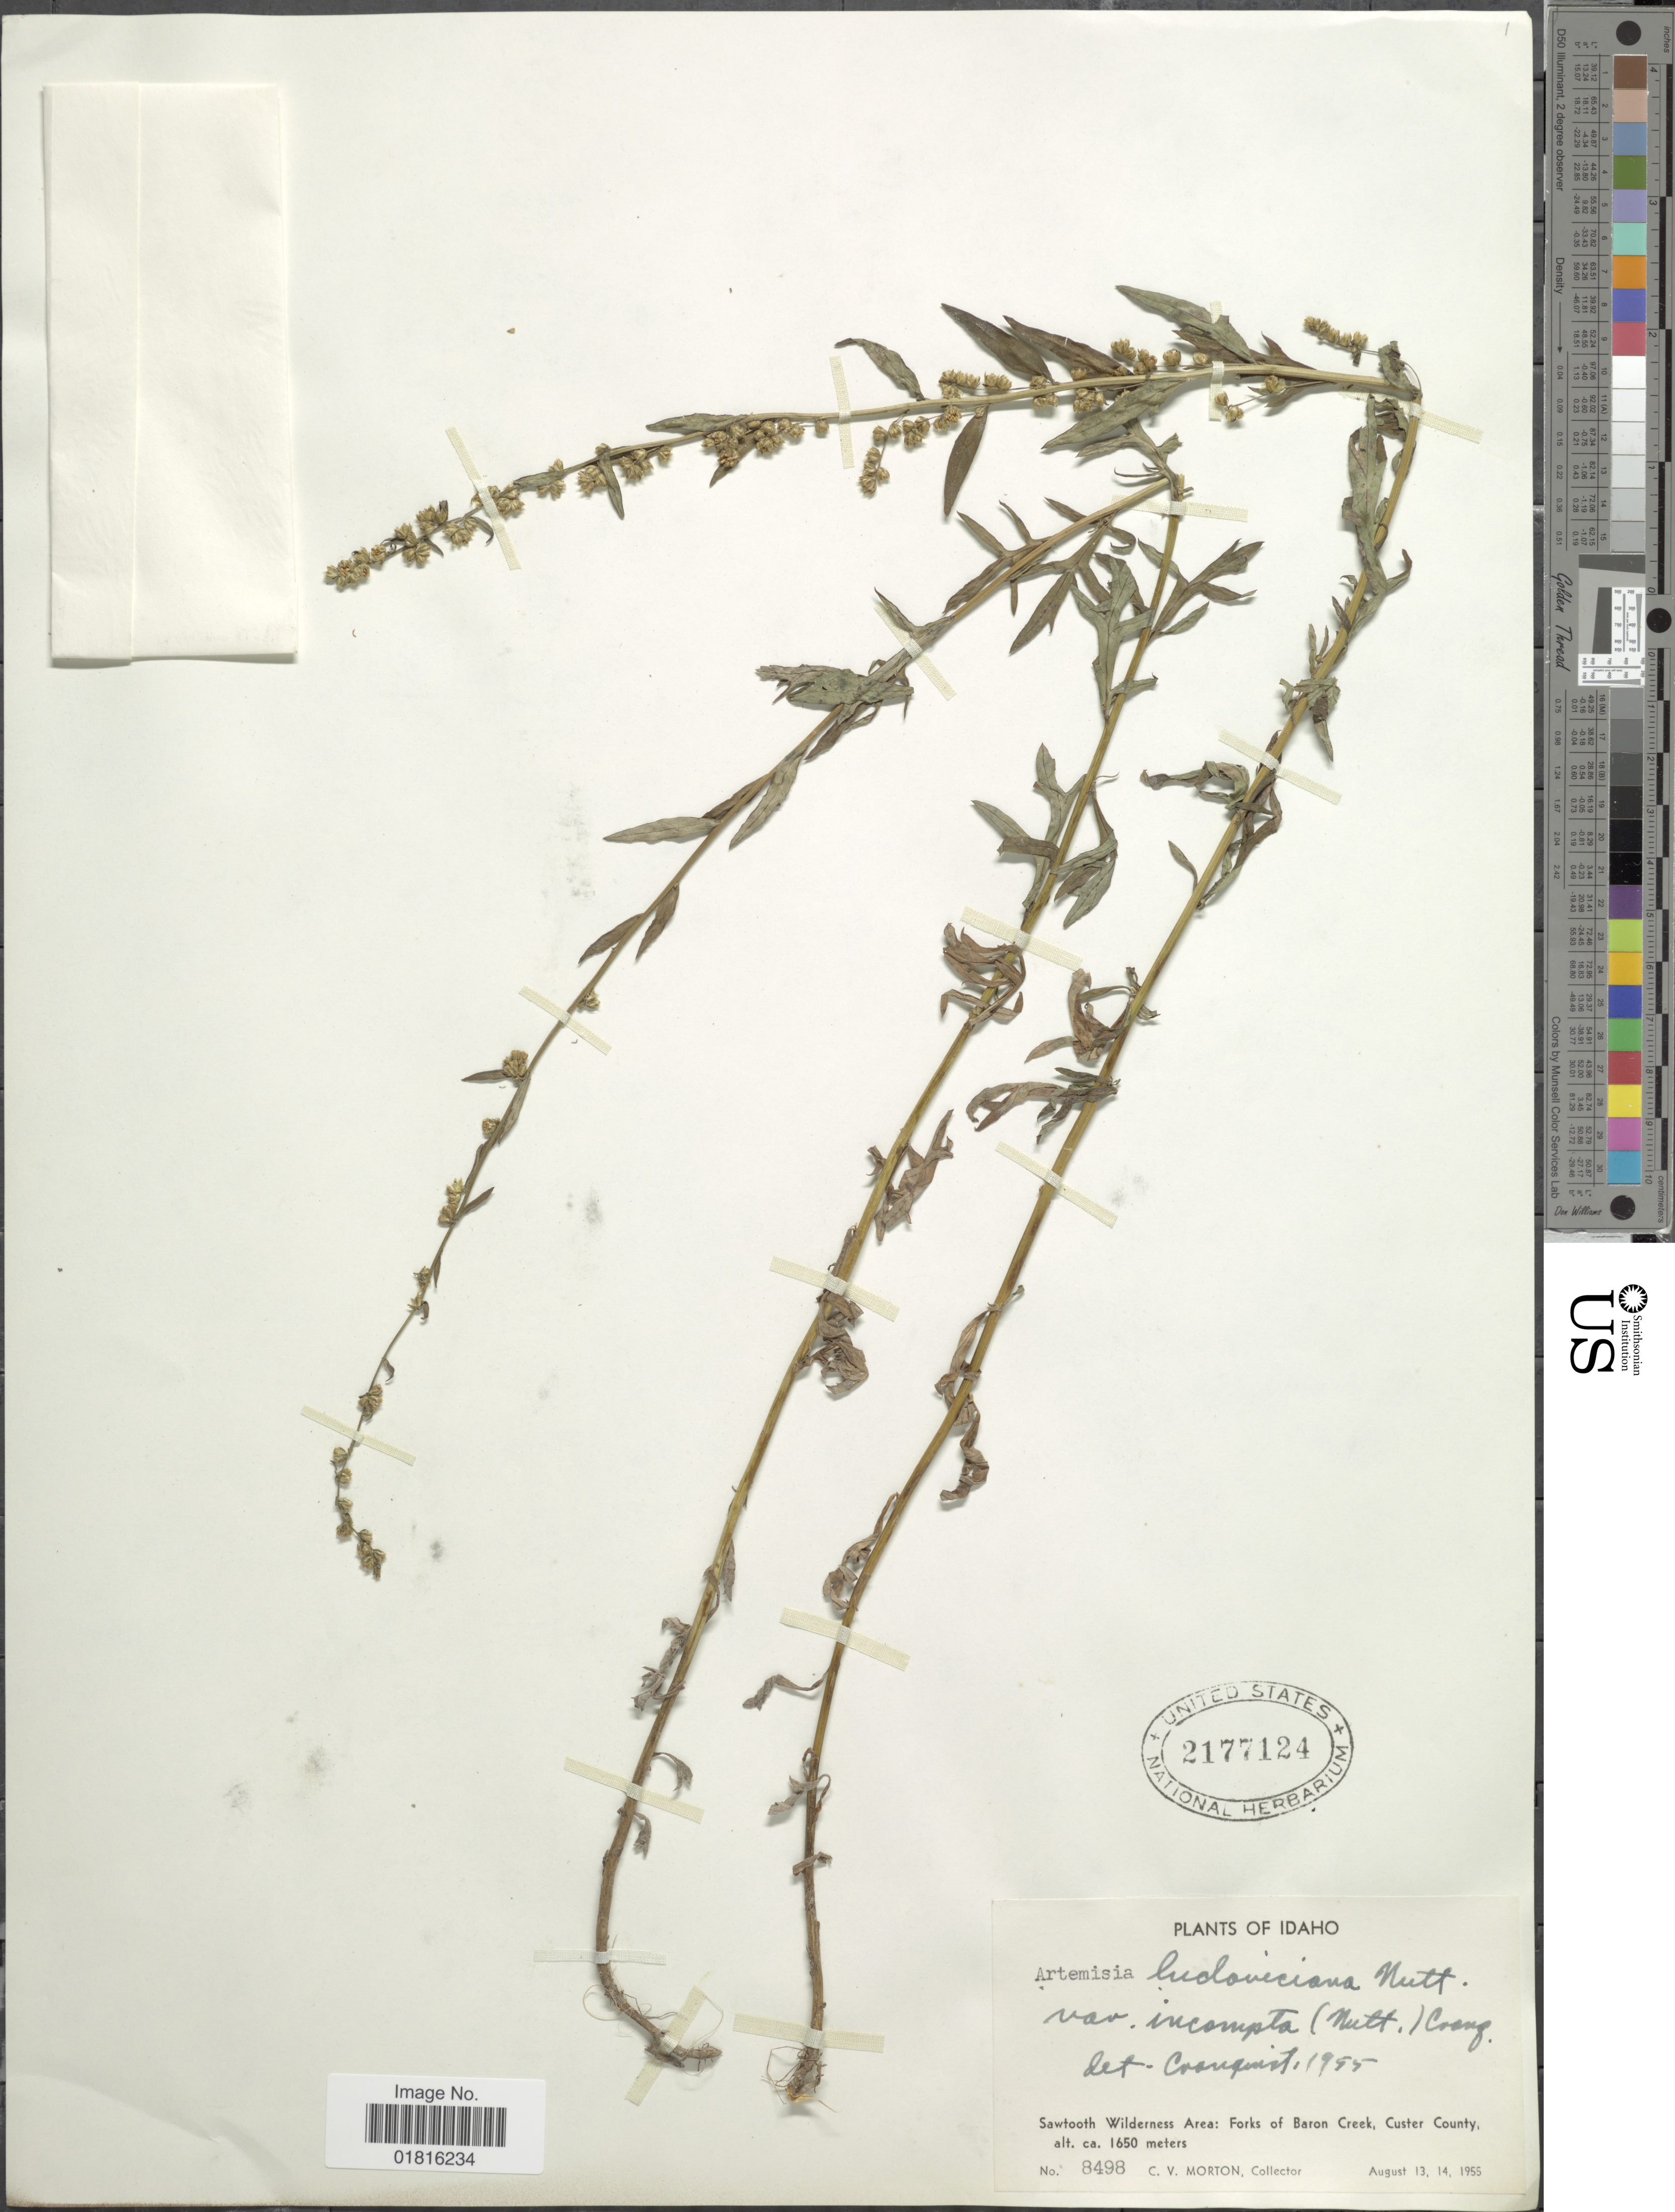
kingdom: Plantae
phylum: Tracheophyta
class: Magnoliopsida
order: Asterales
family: Asteraceae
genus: Artemisia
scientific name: Artemisia ludoviciana subsp. incompta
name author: (Nutt.) D.D. Keck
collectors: C. V. Morton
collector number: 8498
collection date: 1955-08-13/1955-08-14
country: United States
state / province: Idaho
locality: Sawtooth Wilderness Area: Forks of Baron Creek, Custer County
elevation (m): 1650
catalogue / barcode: US 2177124